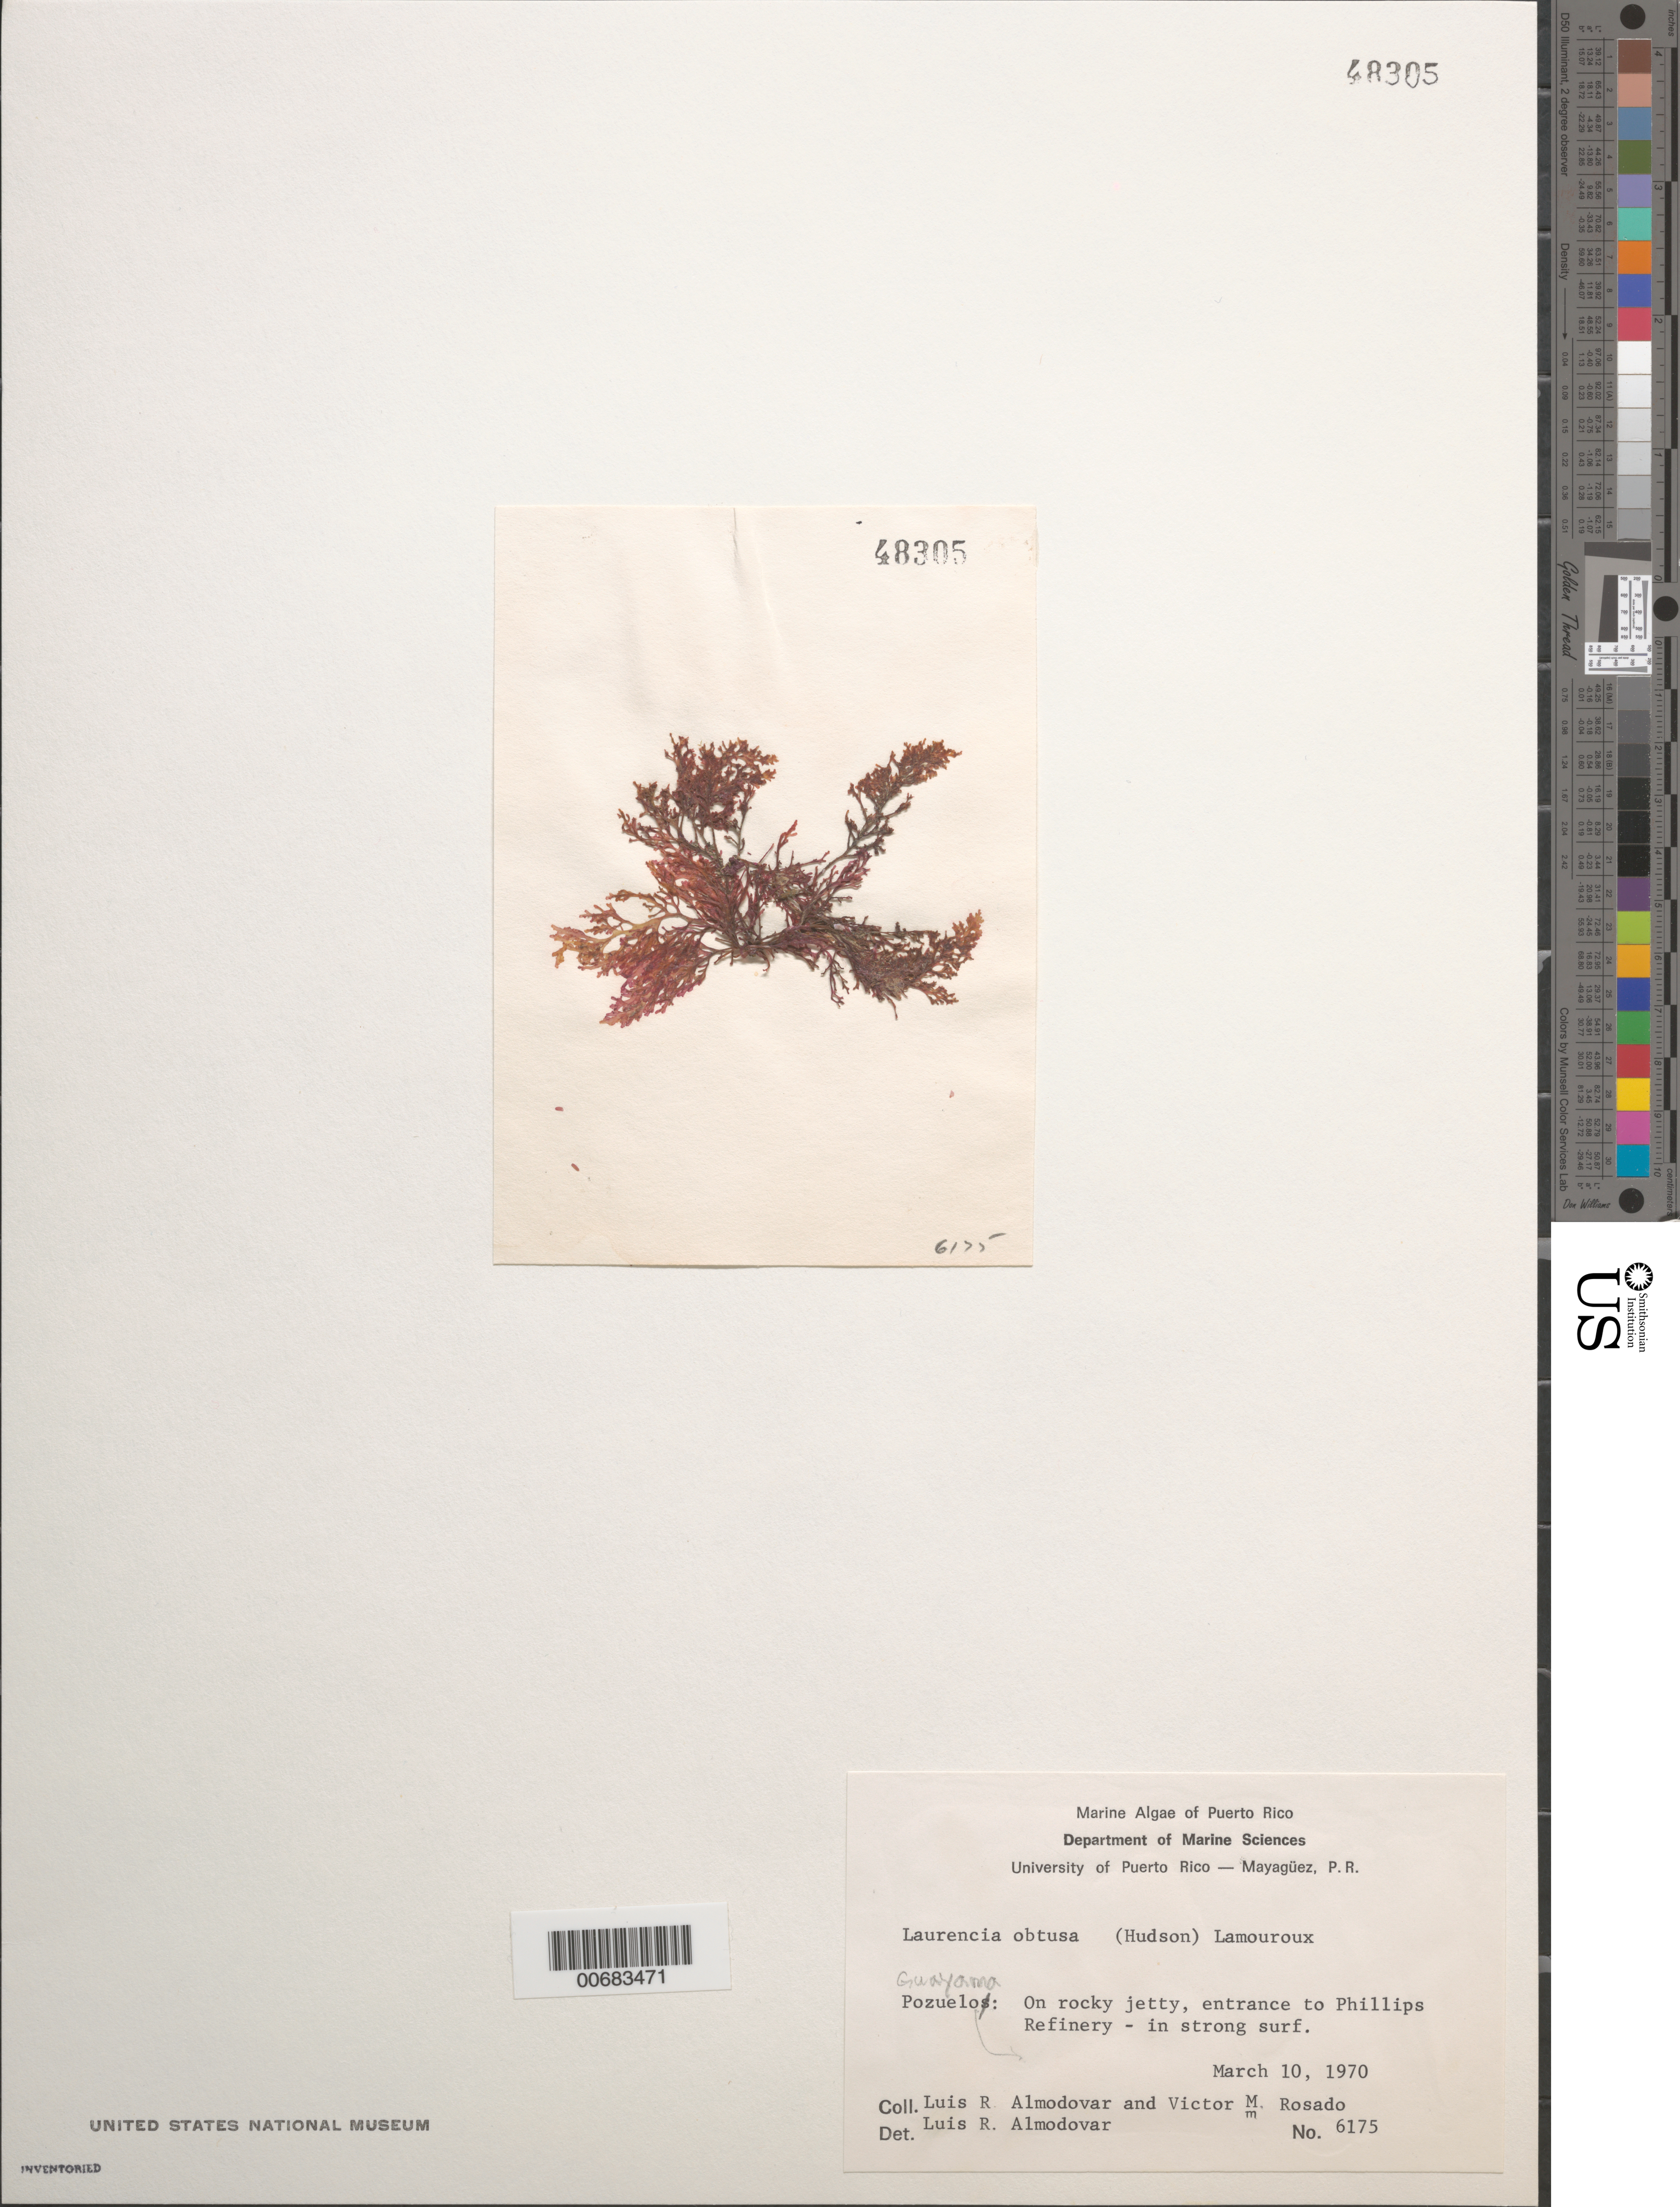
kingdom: Plantae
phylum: Rhodophyta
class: Florideophyceae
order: Ceramiales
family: Rhodomelaceae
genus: Laurencia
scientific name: Laurencia obtusa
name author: (Huds.) J.V.Lamouroux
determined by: Almodovar, L. R.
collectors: L. Almodovar & V. Rosado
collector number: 6175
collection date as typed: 10 Mar 1970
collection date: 1970-03-10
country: Puerto Rico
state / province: Guayama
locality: Pozuelo, Phillips Refinery entrance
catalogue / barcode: US 48305